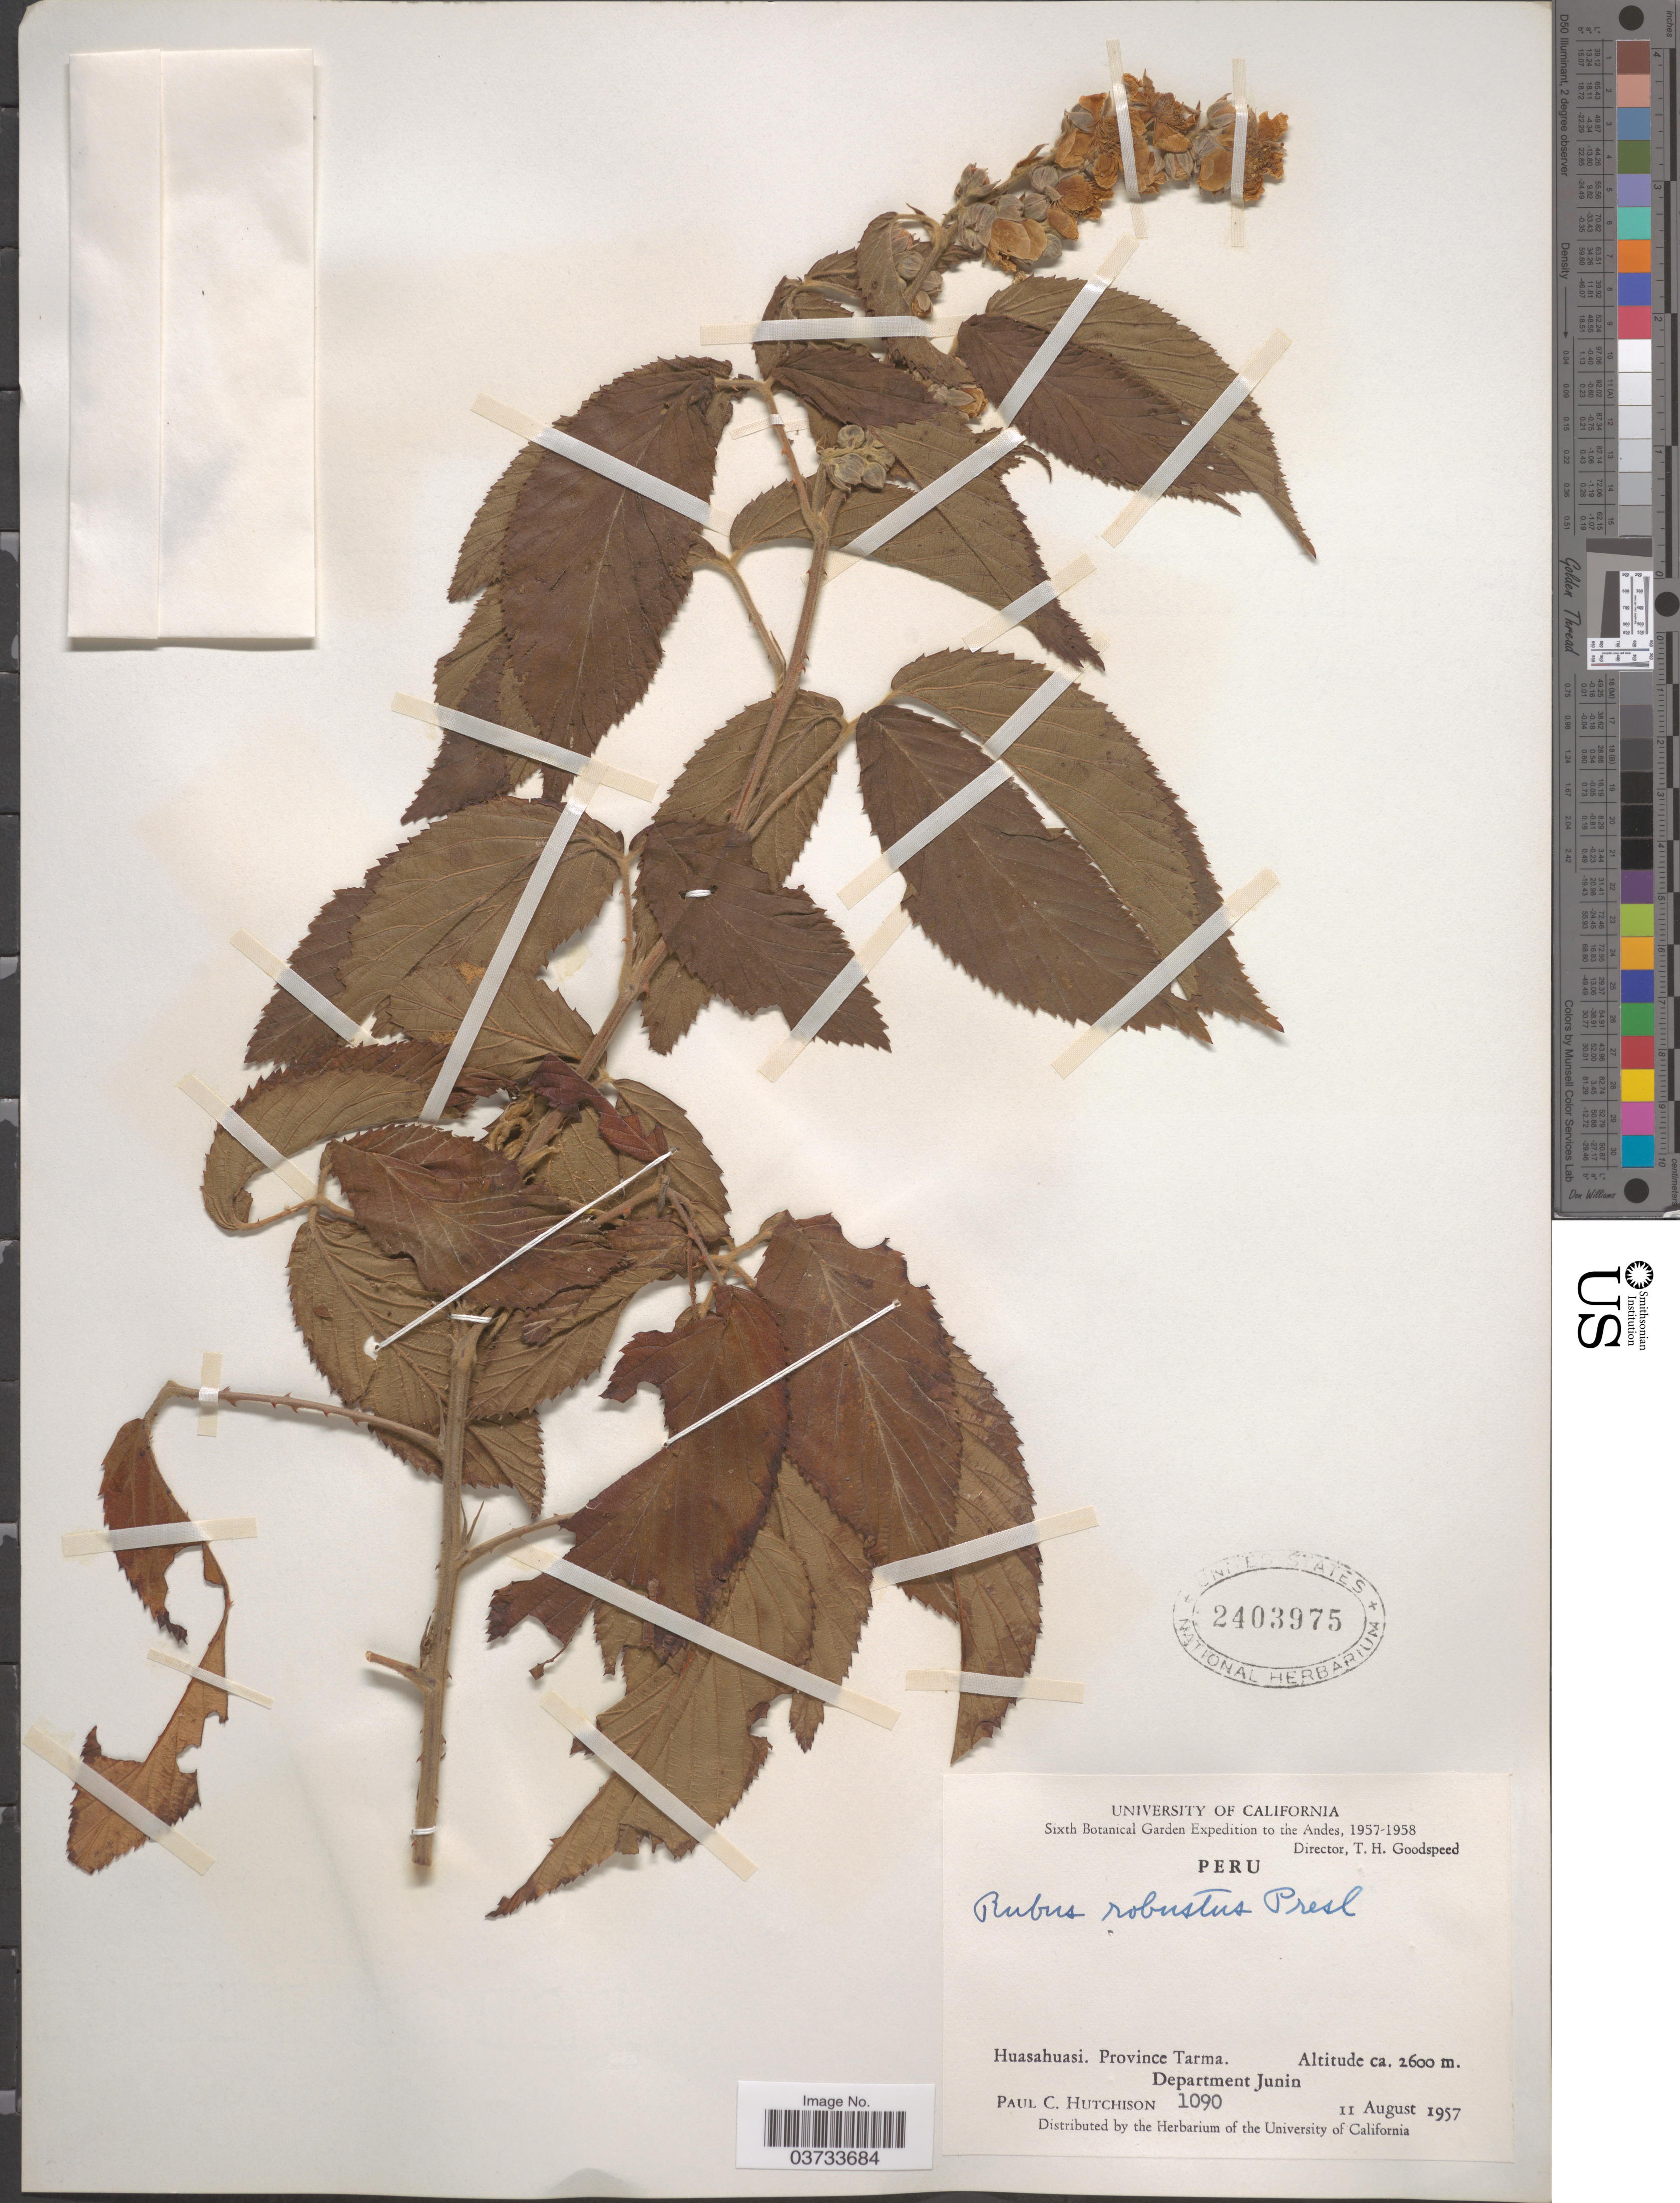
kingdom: Plantae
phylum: Tracheophyta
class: Magnoliopsida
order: Rosales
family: Rosaceae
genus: Rubus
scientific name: Rubus robustus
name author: C. Presl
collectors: P. C. Hutchison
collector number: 1090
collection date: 1957-08-11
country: Peru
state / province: Junín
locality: The Andes. Huasahuasi. Province Tarma. Department Junin.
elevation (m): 2600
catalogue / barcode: US 2403975